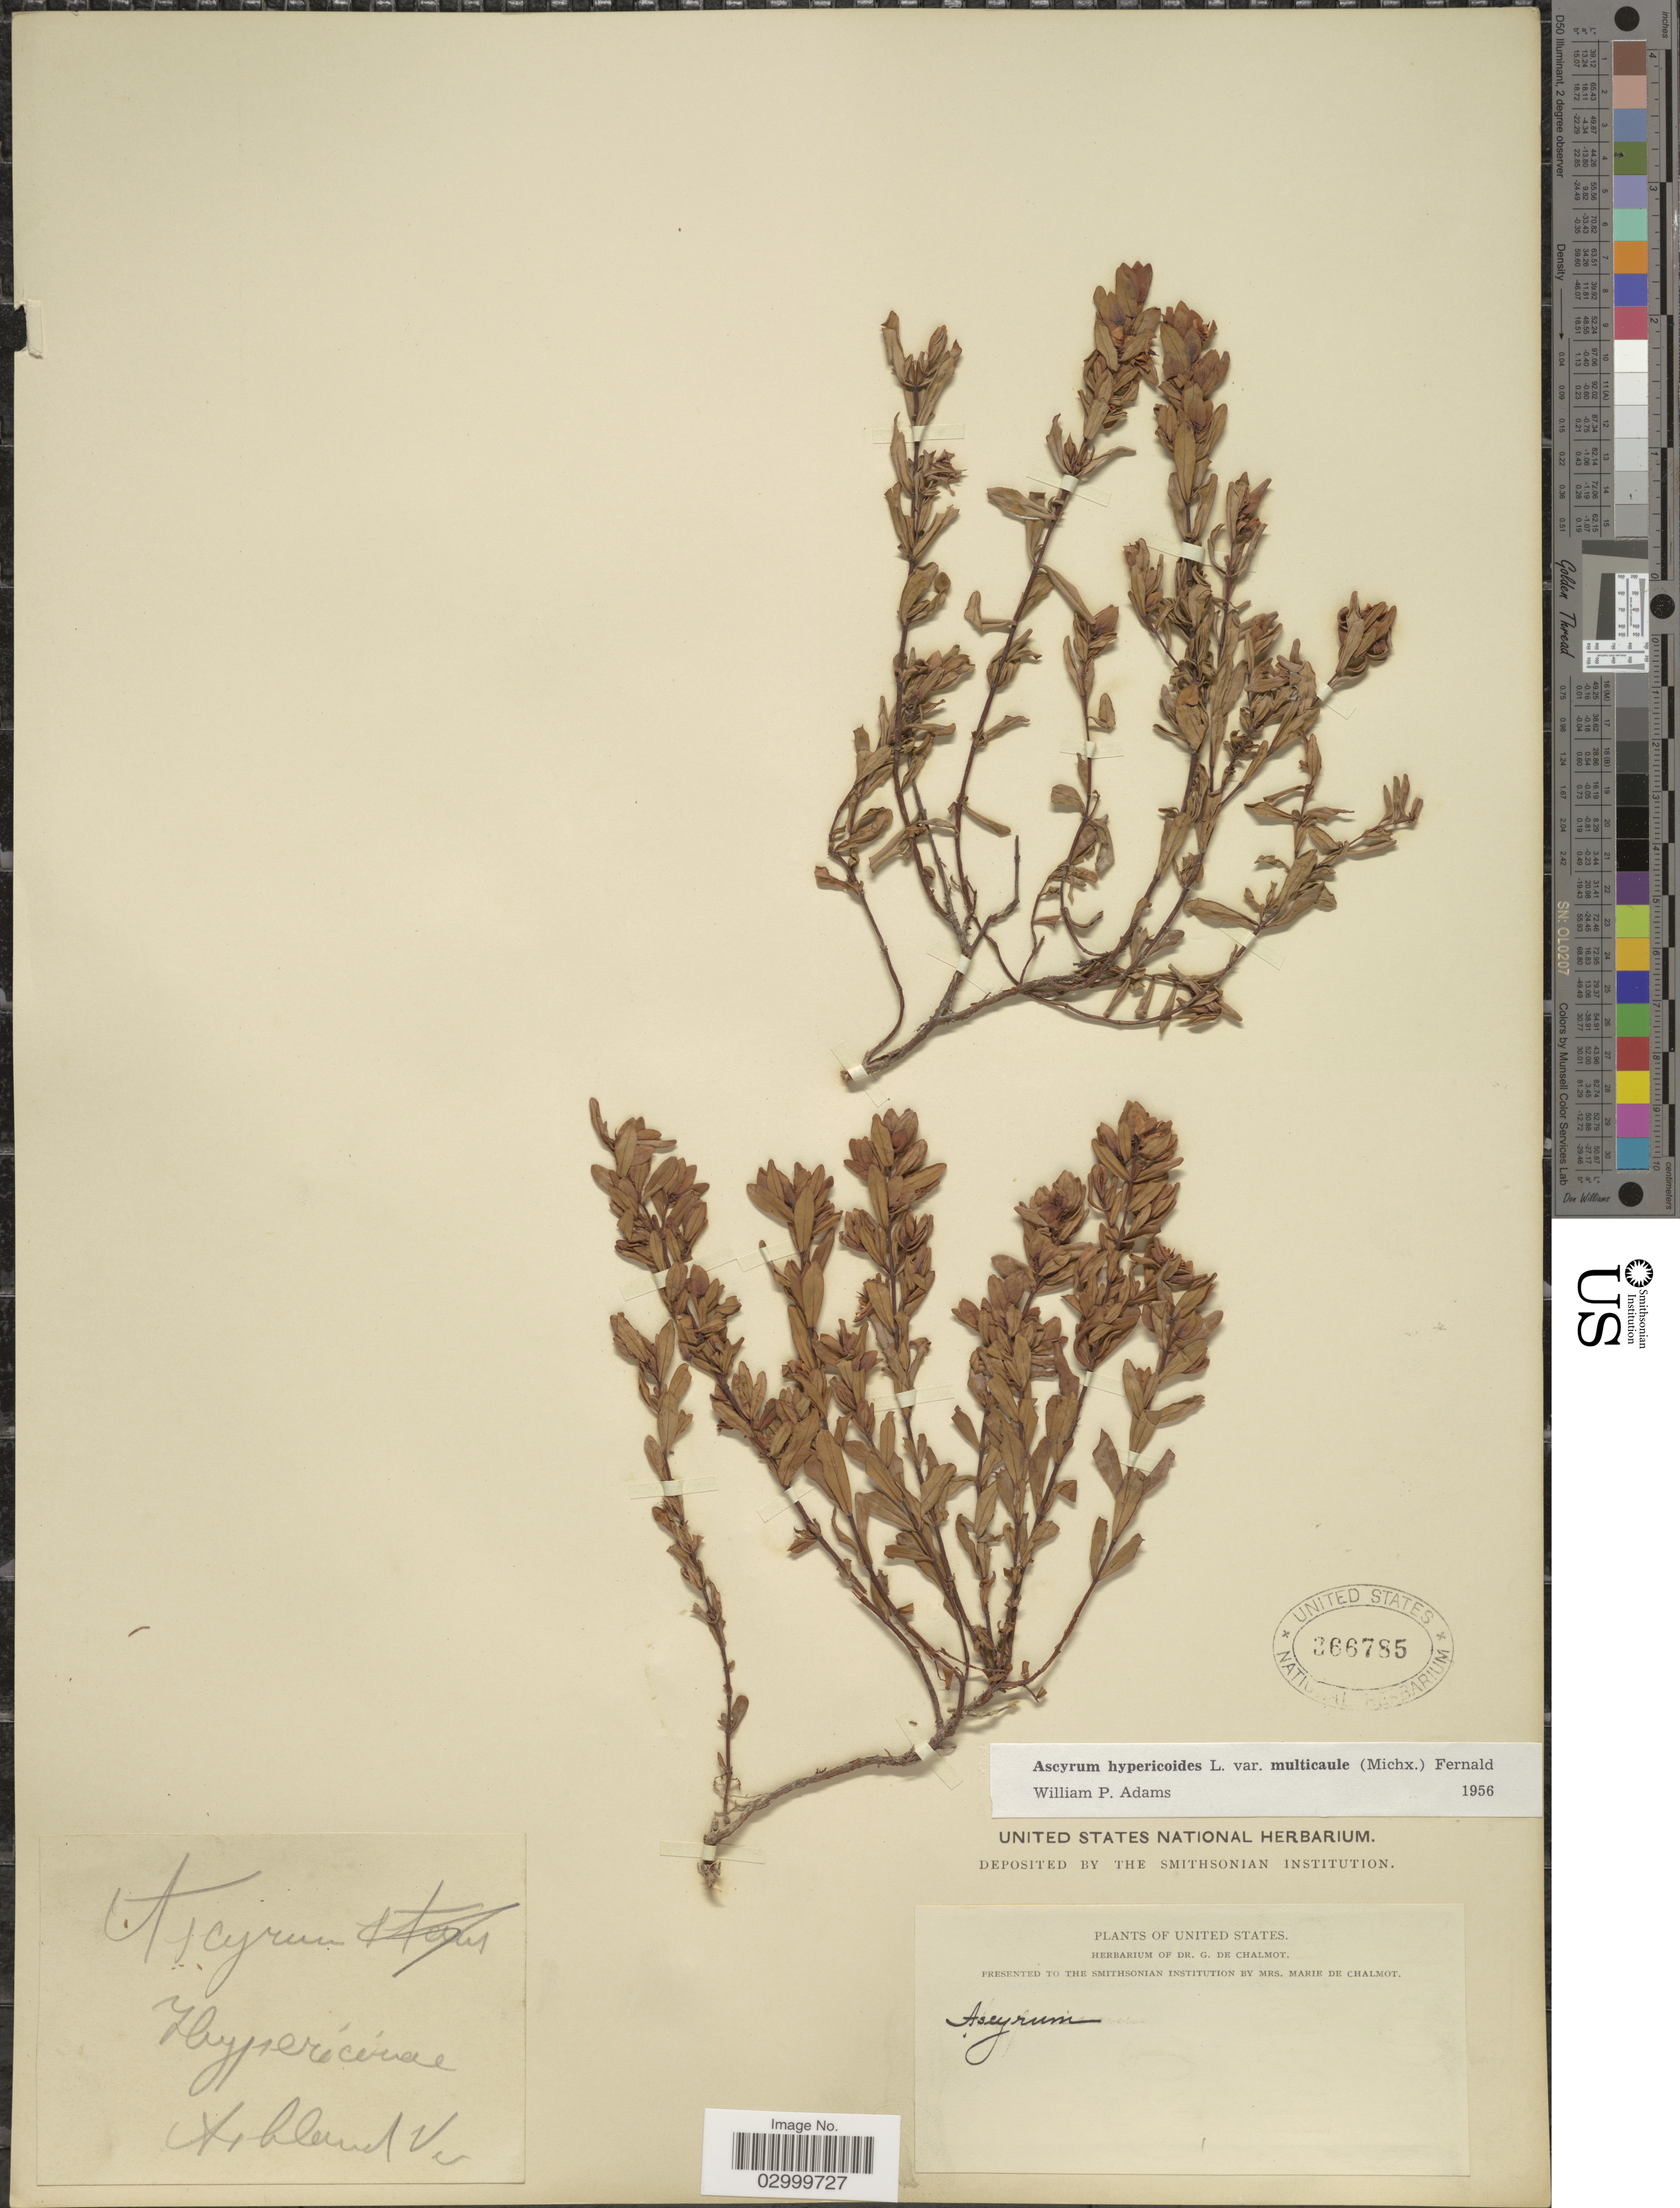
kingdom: Plantae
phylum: Tracheophyta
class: Magnoliopsida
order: Malpighiales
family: Hypericaceae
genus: Hypericum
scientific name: Hypericum stragulum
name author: W.P. Adams & N. Robson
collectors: ex herb. G. de Chalmot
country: United States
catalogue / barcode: US 366785